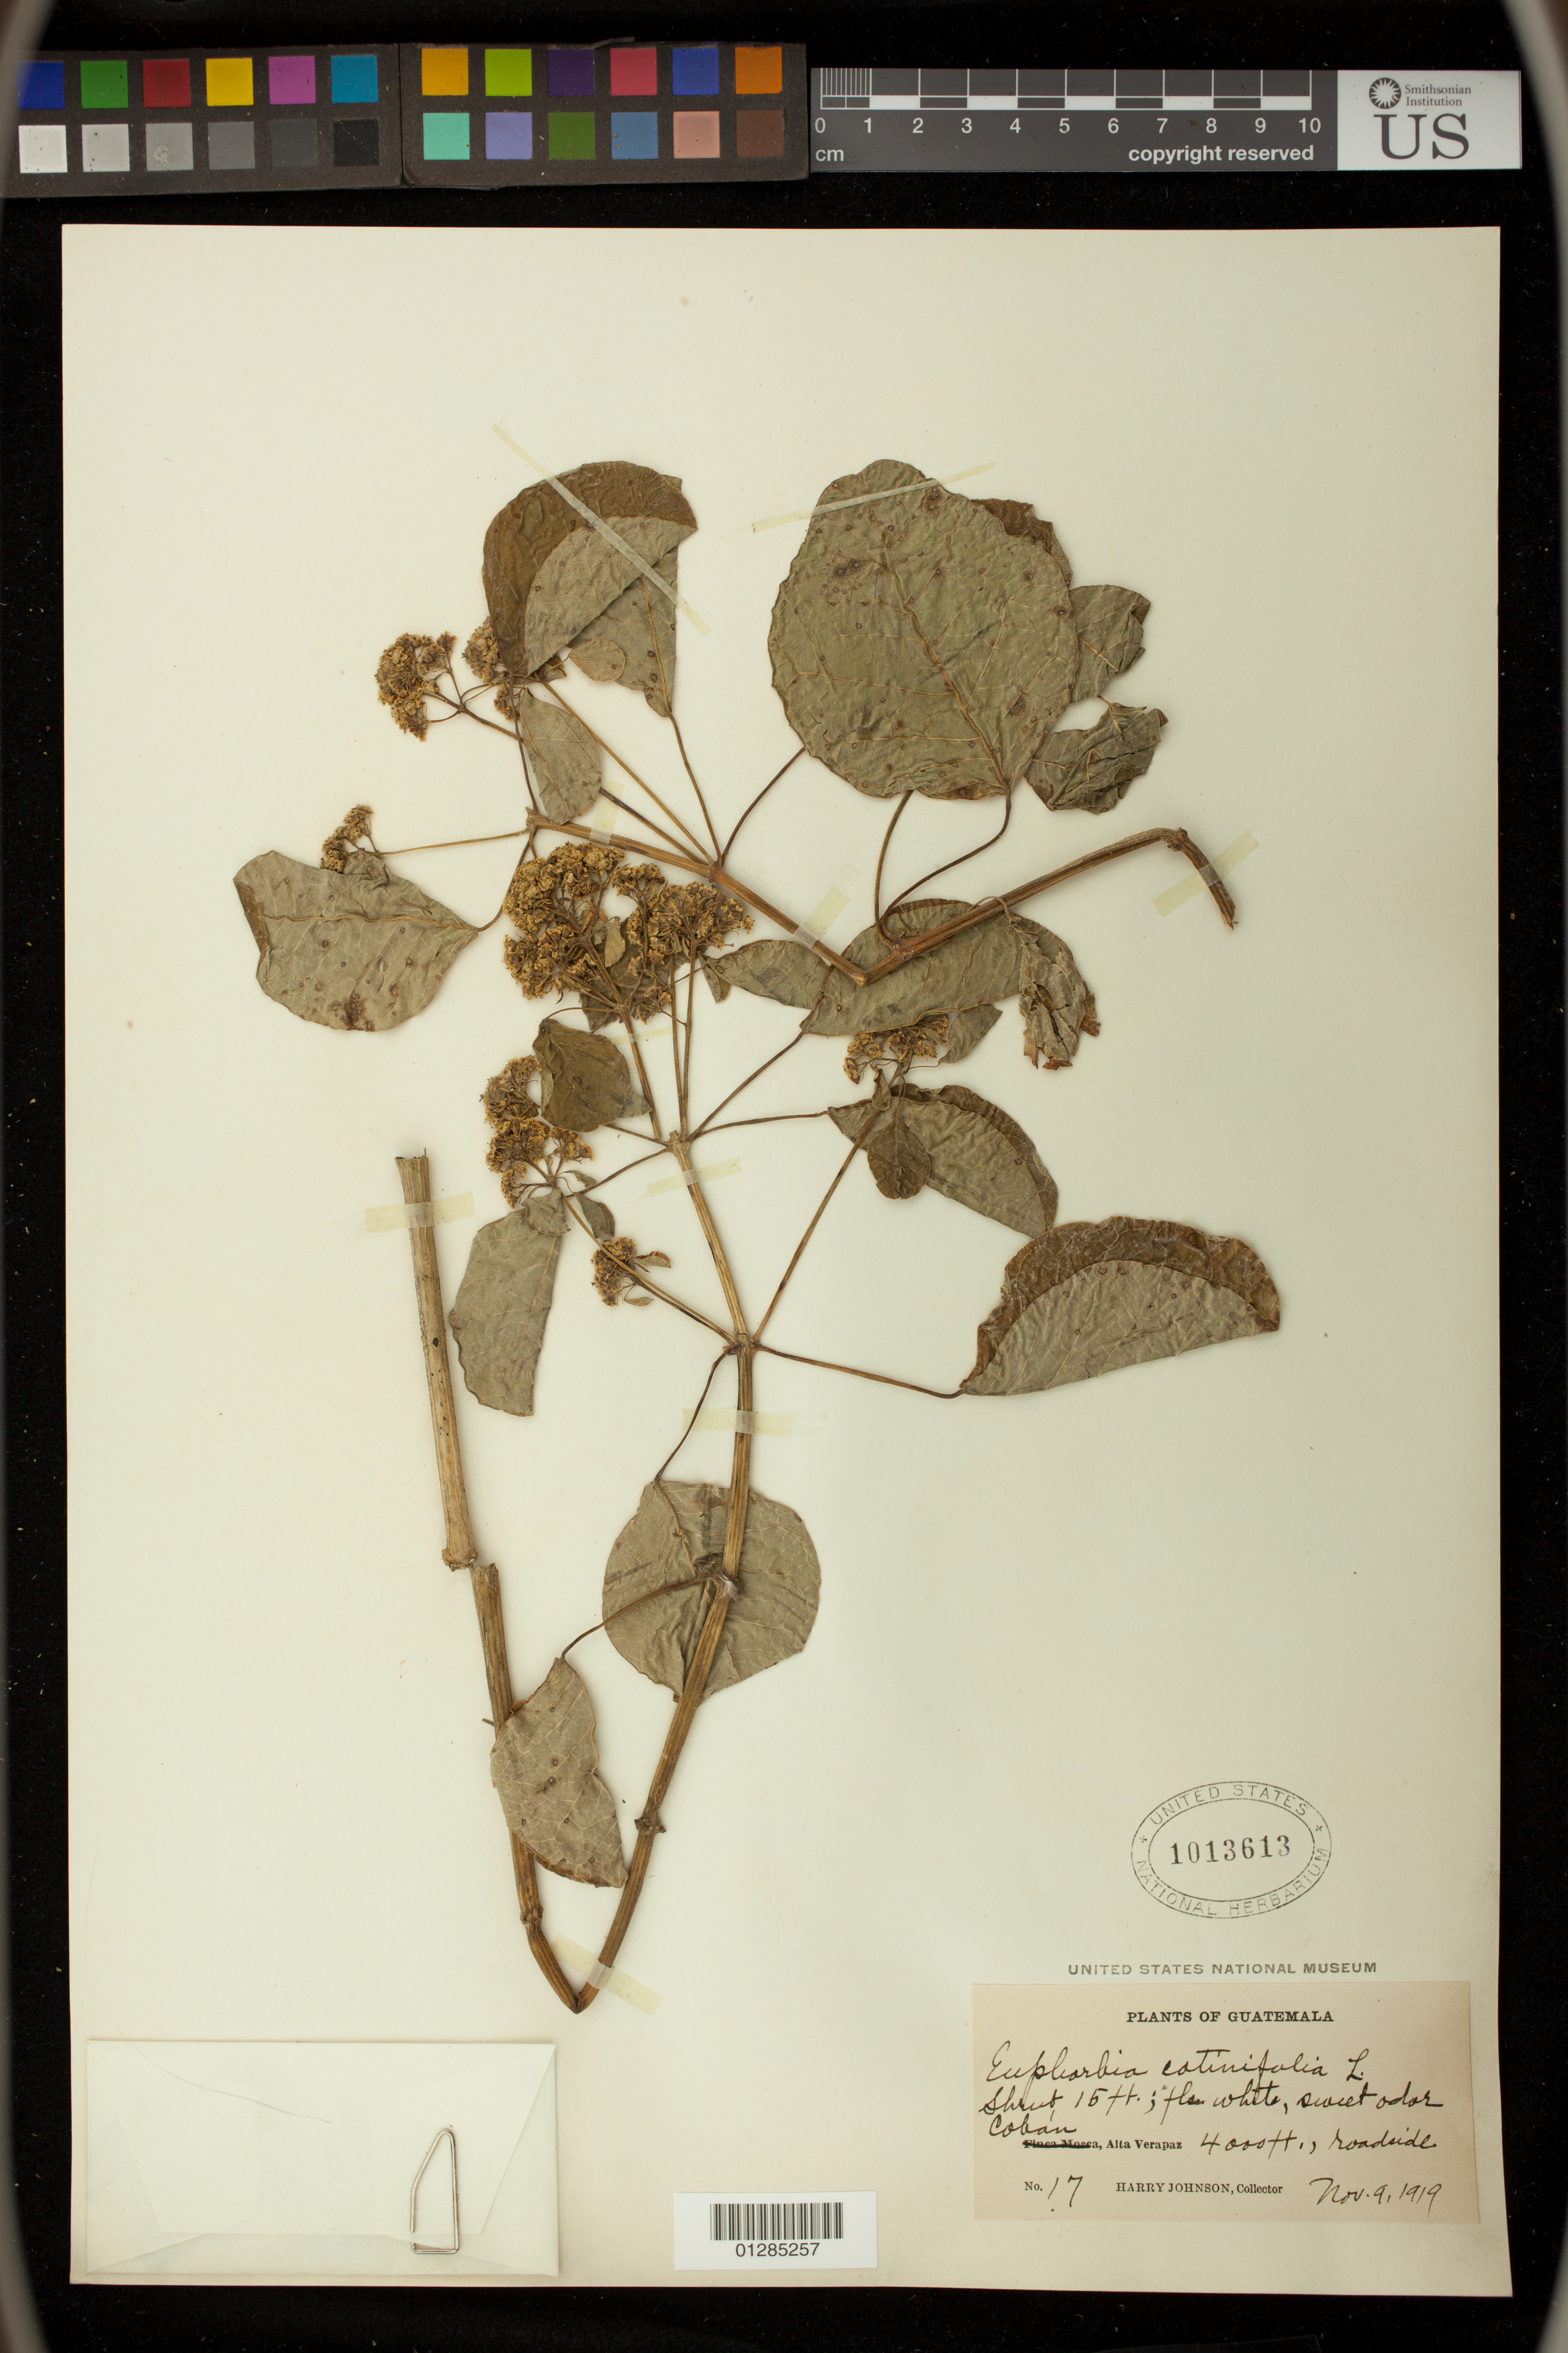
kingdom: Plantae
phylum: Tracheophyta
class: Magnoliopsida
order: Malpighiales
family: Euphorbiaceae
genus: Euphorbia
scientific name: Euphorbia cotinifolia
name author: L.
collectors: H. Johnson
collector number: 17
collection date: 1919-11-09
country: Guatemala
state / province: Alta Verapaz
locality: Coban, roadside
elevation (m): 1219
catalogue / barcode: US 1013613